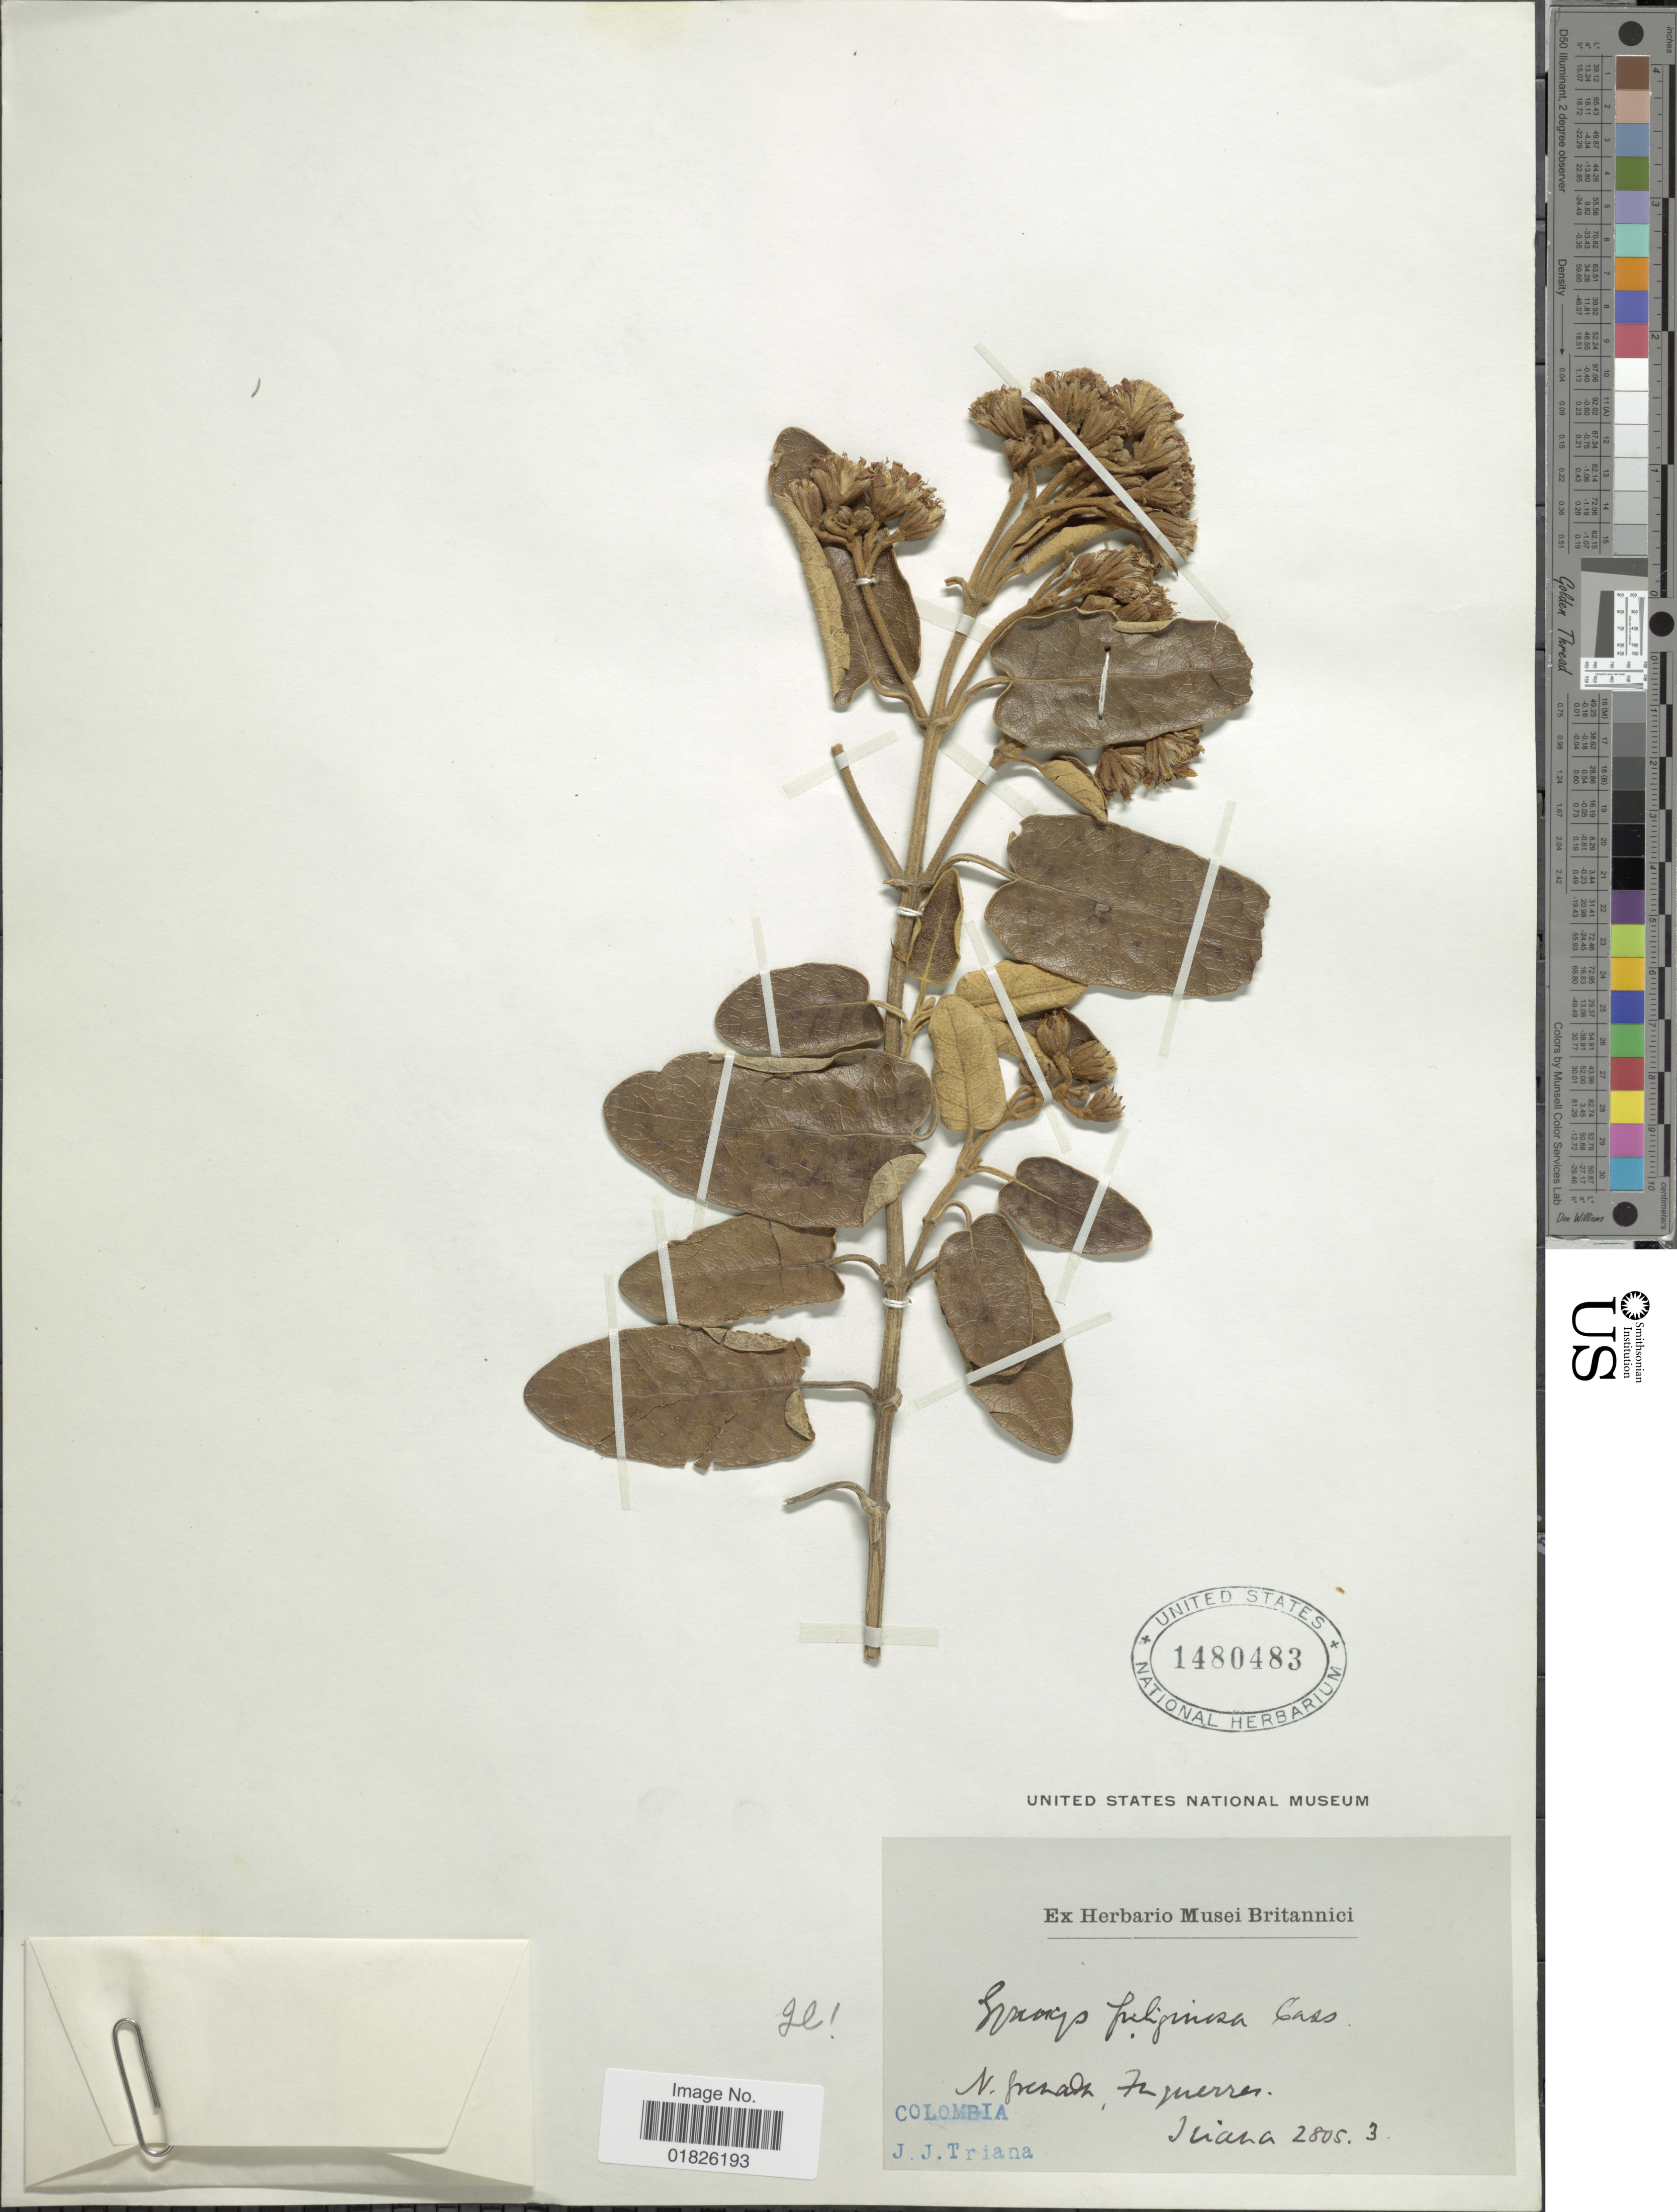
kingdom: Plantae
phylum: Tracheophyta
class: Magnoliopsida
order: Asterales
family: Asteraceae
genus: Gynoxys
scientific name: Gynoxys fuliginosa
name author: Cass.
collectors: J. J. Triana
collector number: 2805.3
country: Colombia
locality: N. Grenada, Tuquerres.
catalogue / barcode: US 1480483